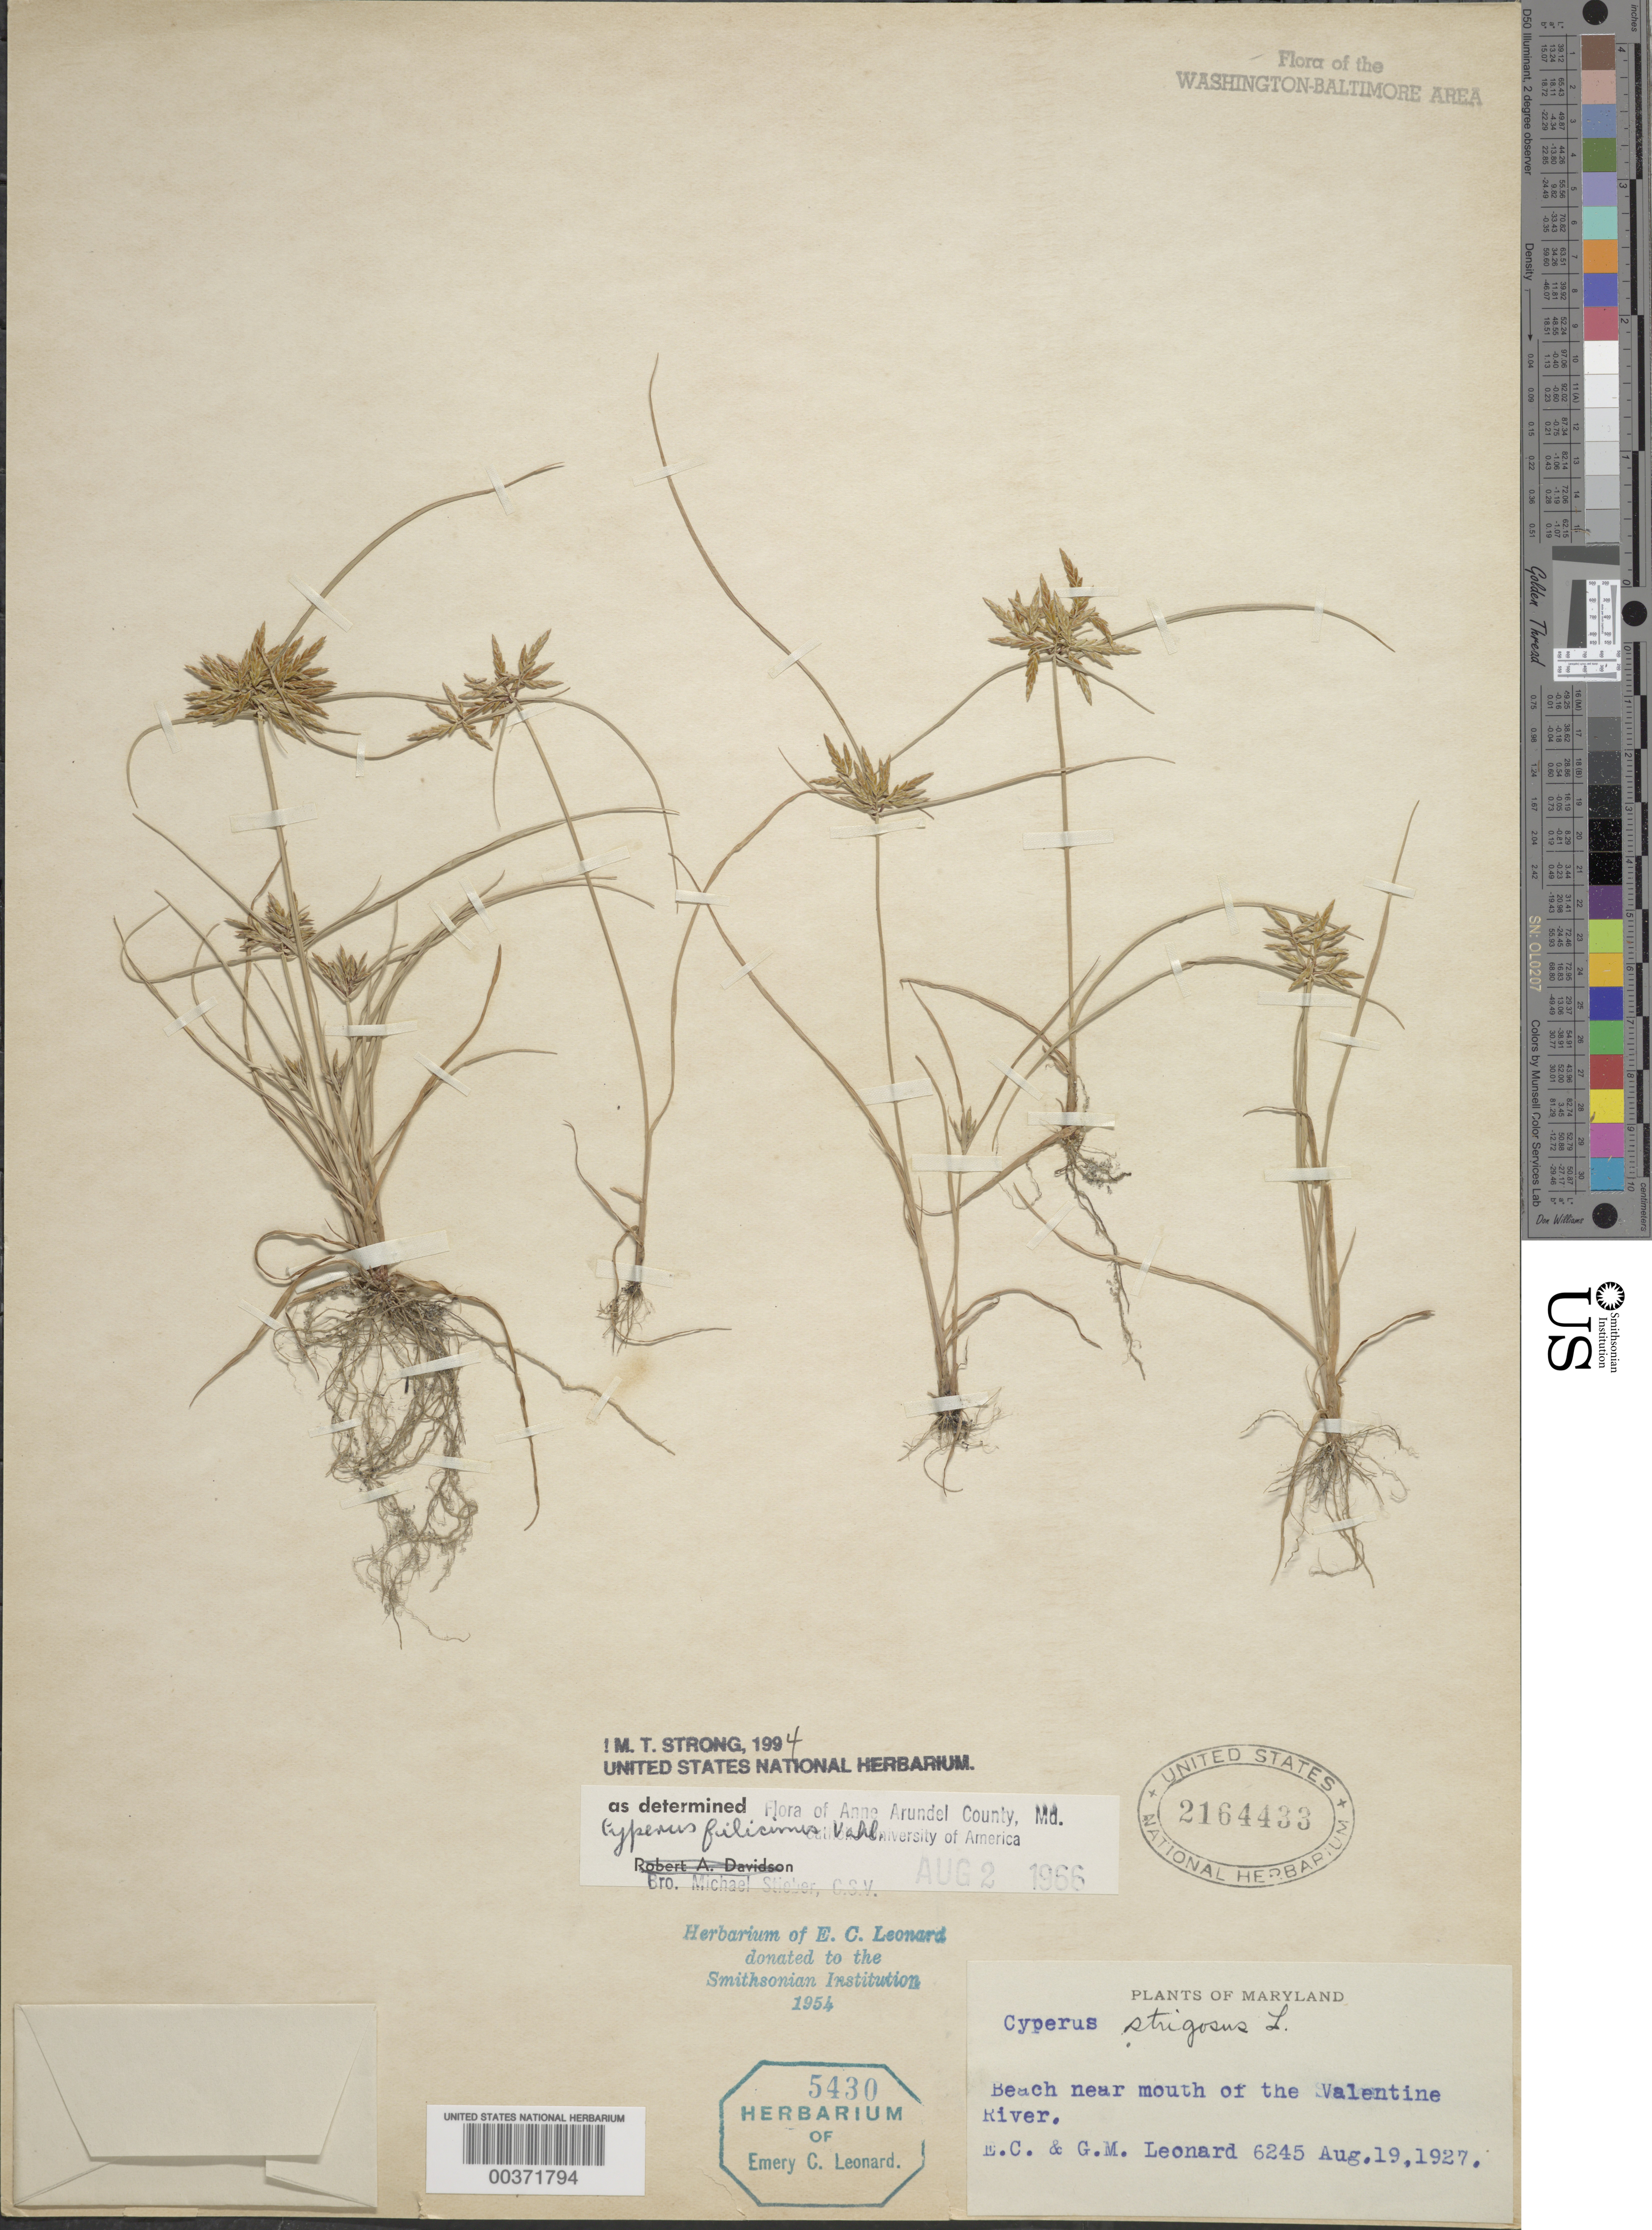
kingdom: Plantae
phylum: Tracheophyta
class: Liliopsida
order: Poales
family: Cyperaceae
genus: Cyperus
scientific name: Cyperus filicinus Vahl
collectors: E. C. Leonard & G. M. Leonard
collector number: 6245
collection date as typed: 19 Aug 1927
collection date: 1927-08-19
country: United States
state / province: Maryland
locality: Mouth of Valentine River vicinity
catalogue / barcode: US 2164433